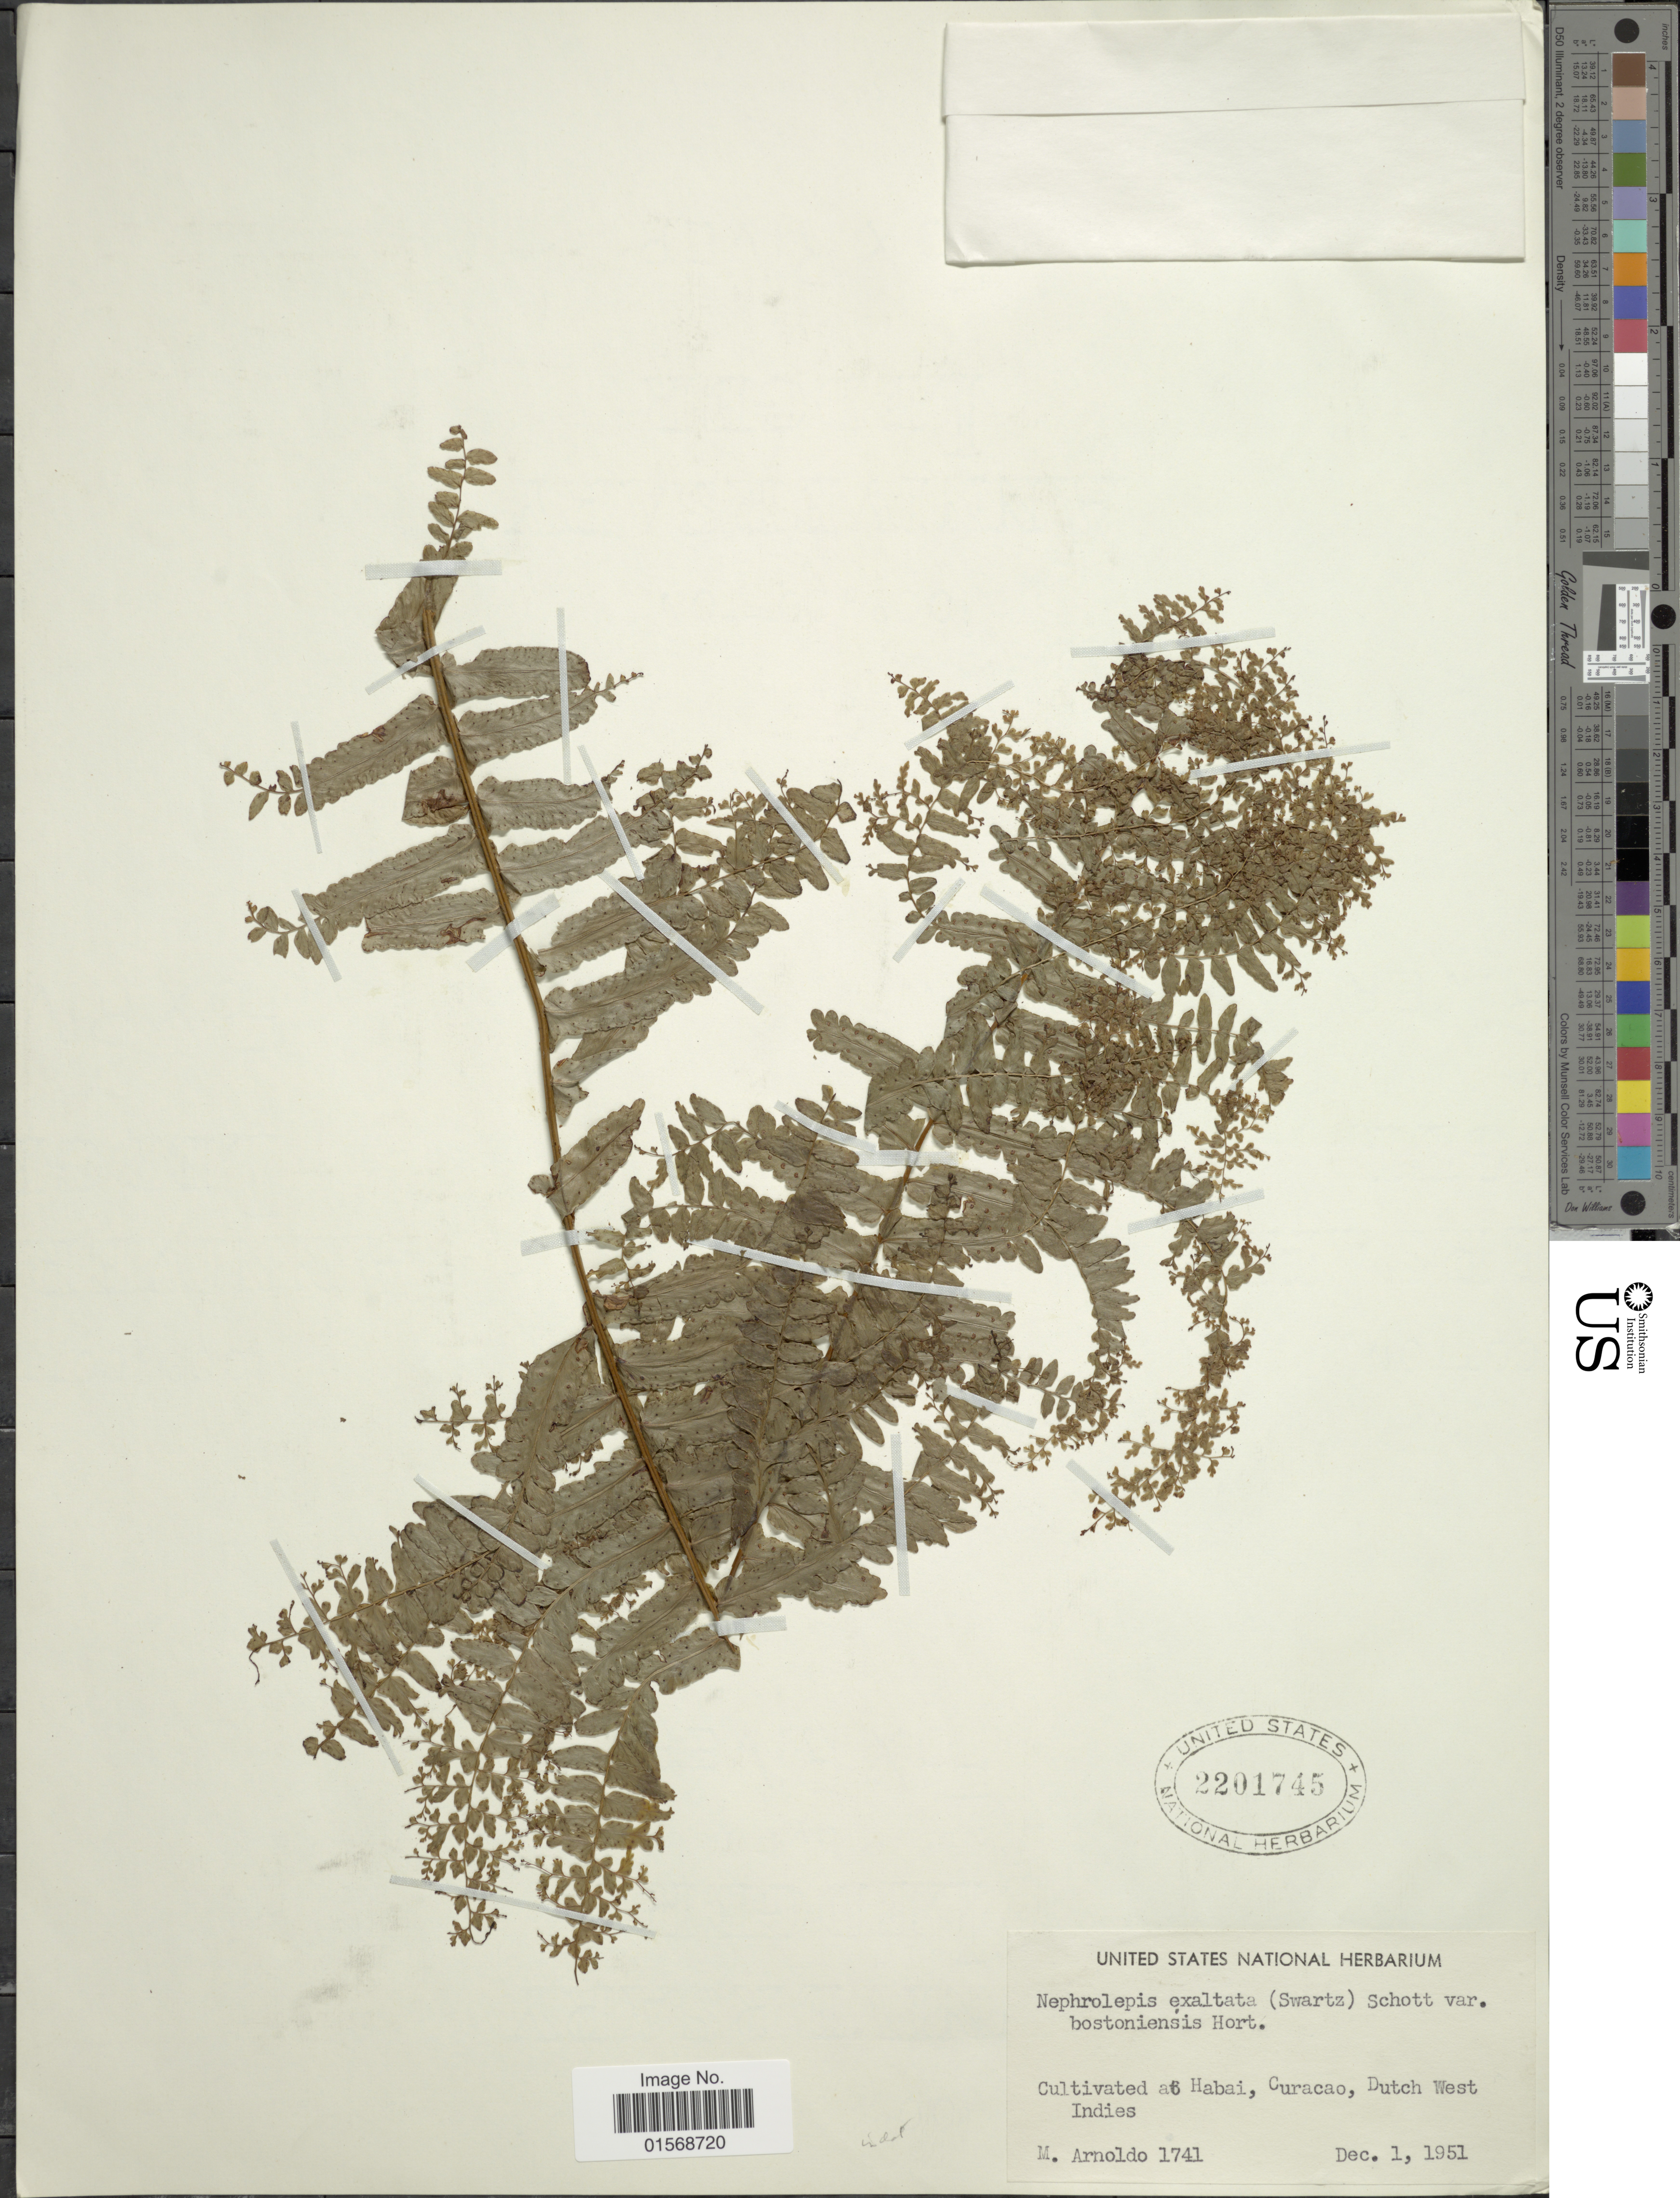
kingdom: Plantae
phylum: Tracheophyta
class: Polypodiopsida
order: Polypodiales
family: Nephrolepidaceae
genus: Nephrolepis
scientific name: Nephrolepis sp.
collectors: N. Arnoldo-Broeders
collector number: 1741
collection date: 1951-12-01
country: Curaçao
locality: Habai, Curacao, Dutch West Indies.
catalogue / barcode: US 2201745